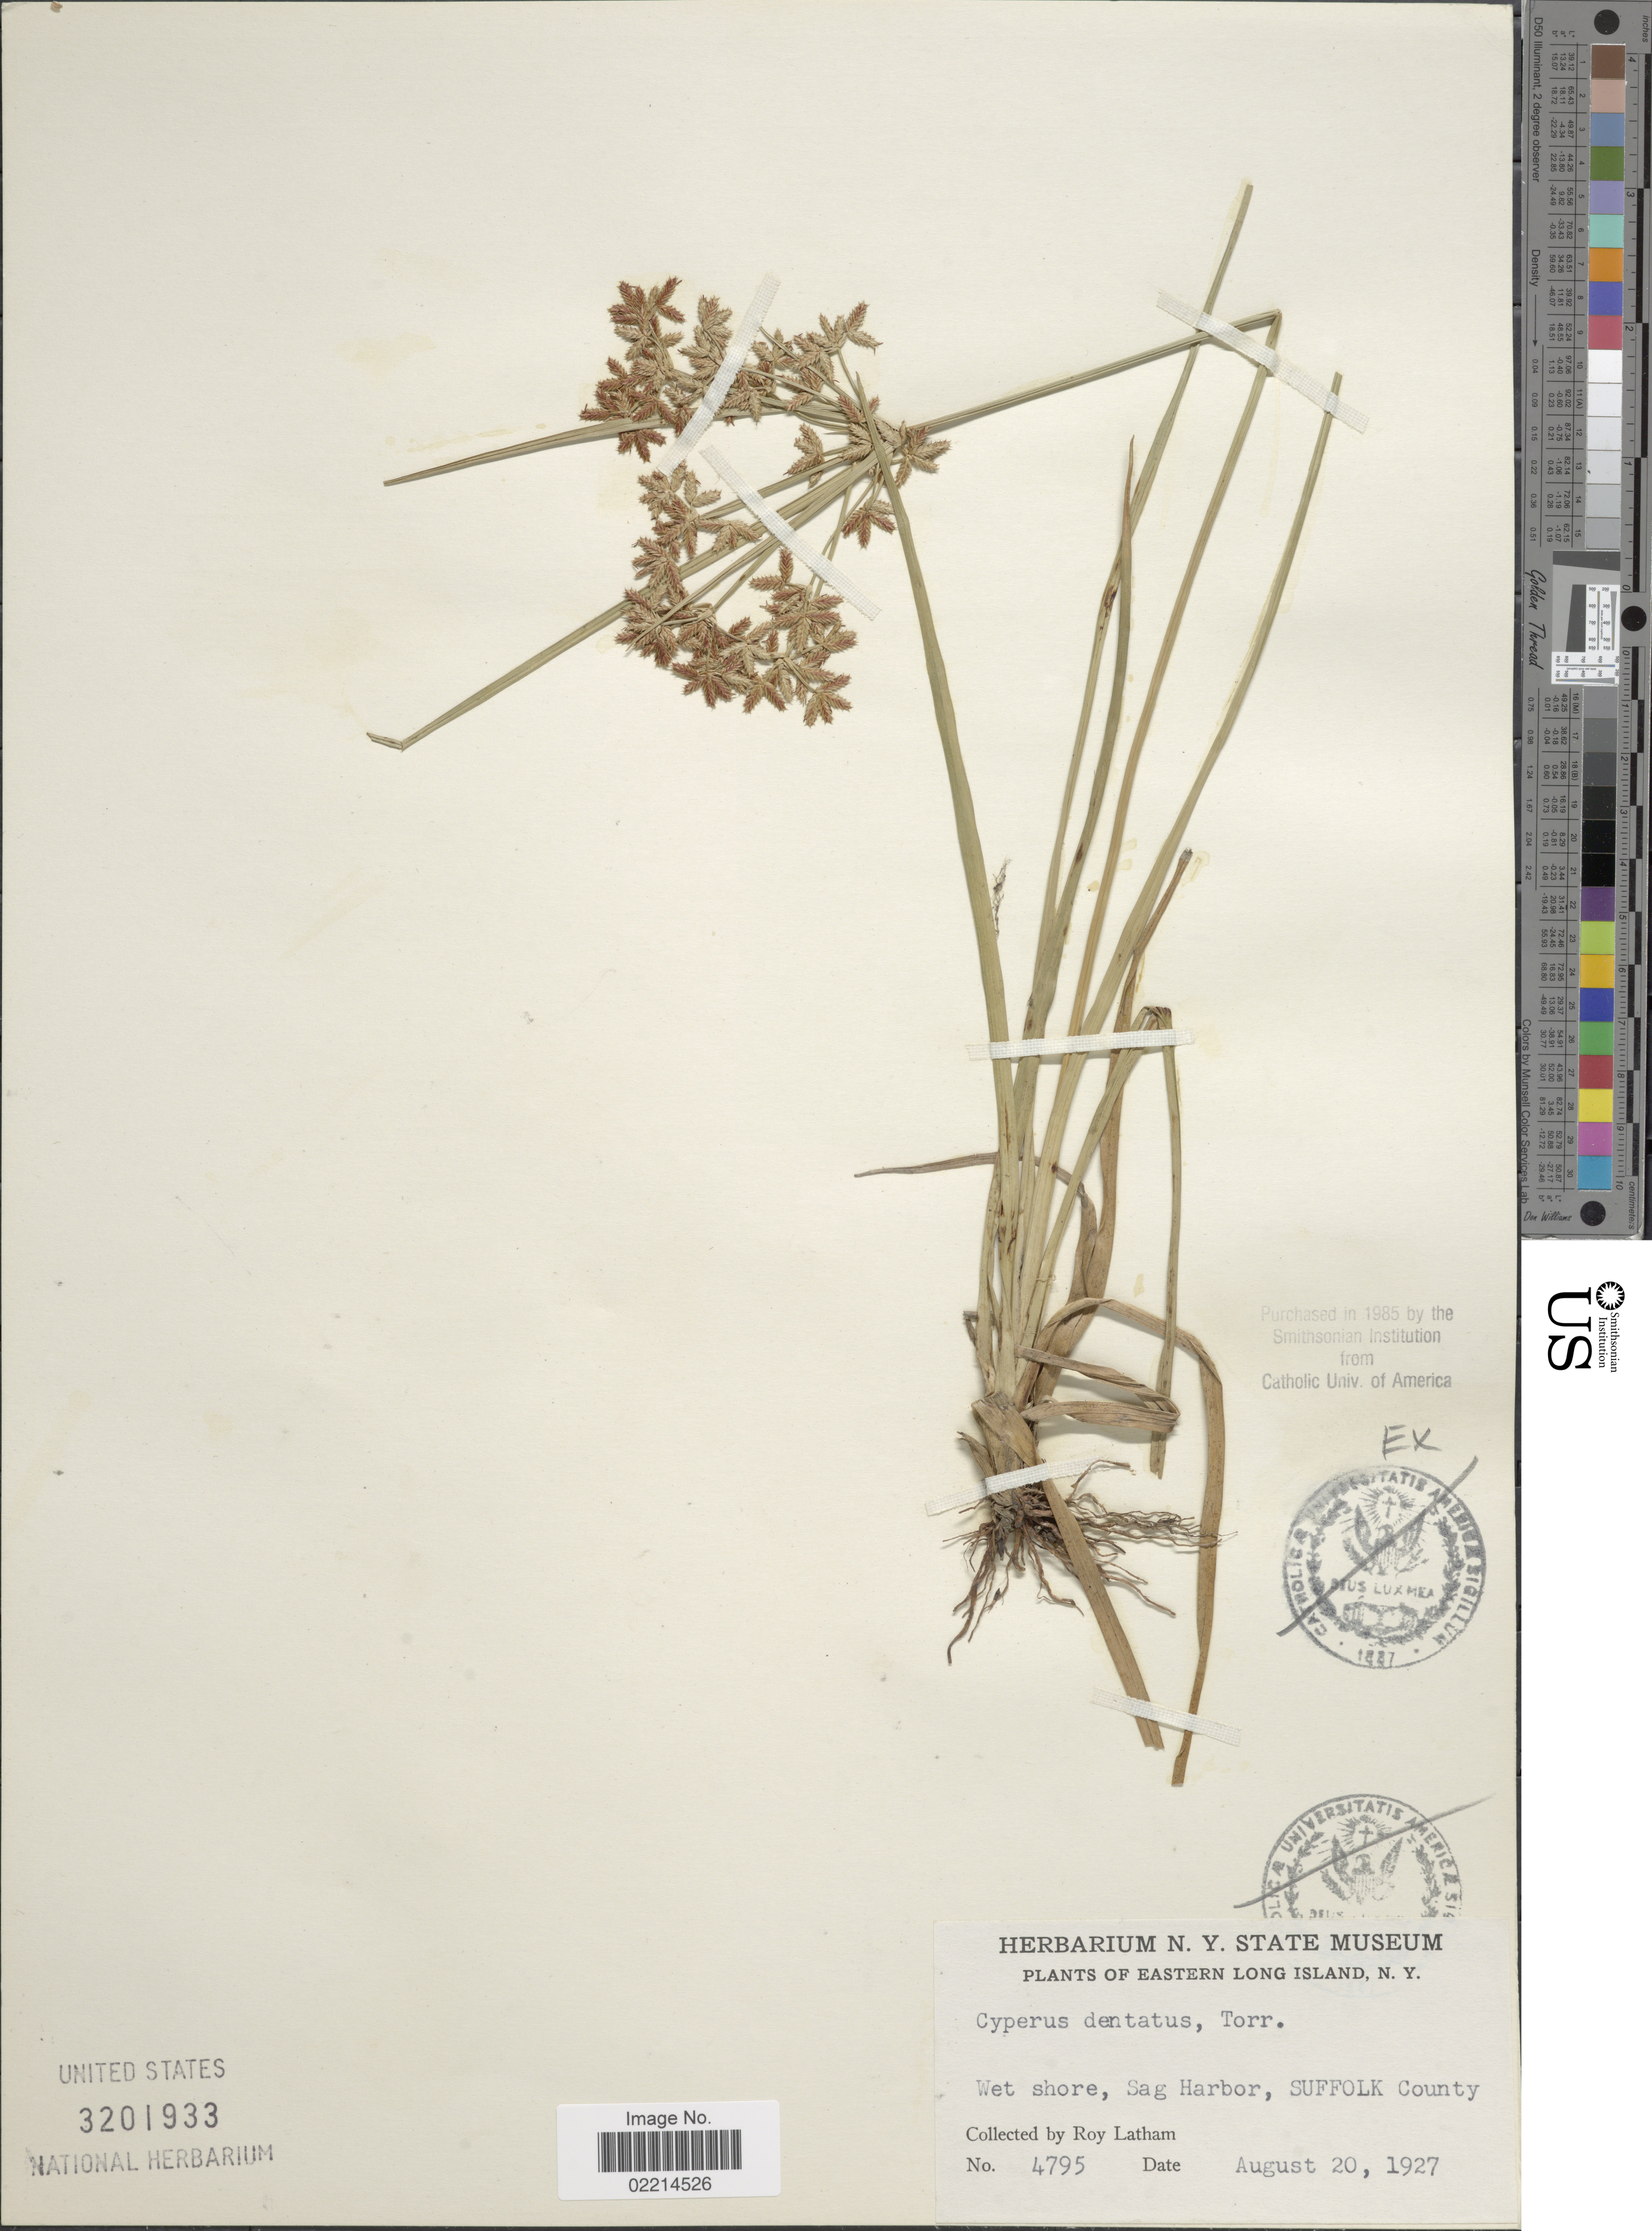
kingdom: Plantae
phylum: Tracheophyta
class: Liliopsida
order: Poales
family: Cyperaceae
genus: Cyperus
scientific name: Cyperus dentatus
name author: Torr.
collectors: R. Latham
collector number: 4795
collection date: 1927-08-20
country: United States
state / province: New York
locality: Eastern Long Island, wet shore, Sag Harbor, Suffolk County.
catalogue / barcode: US 3201933